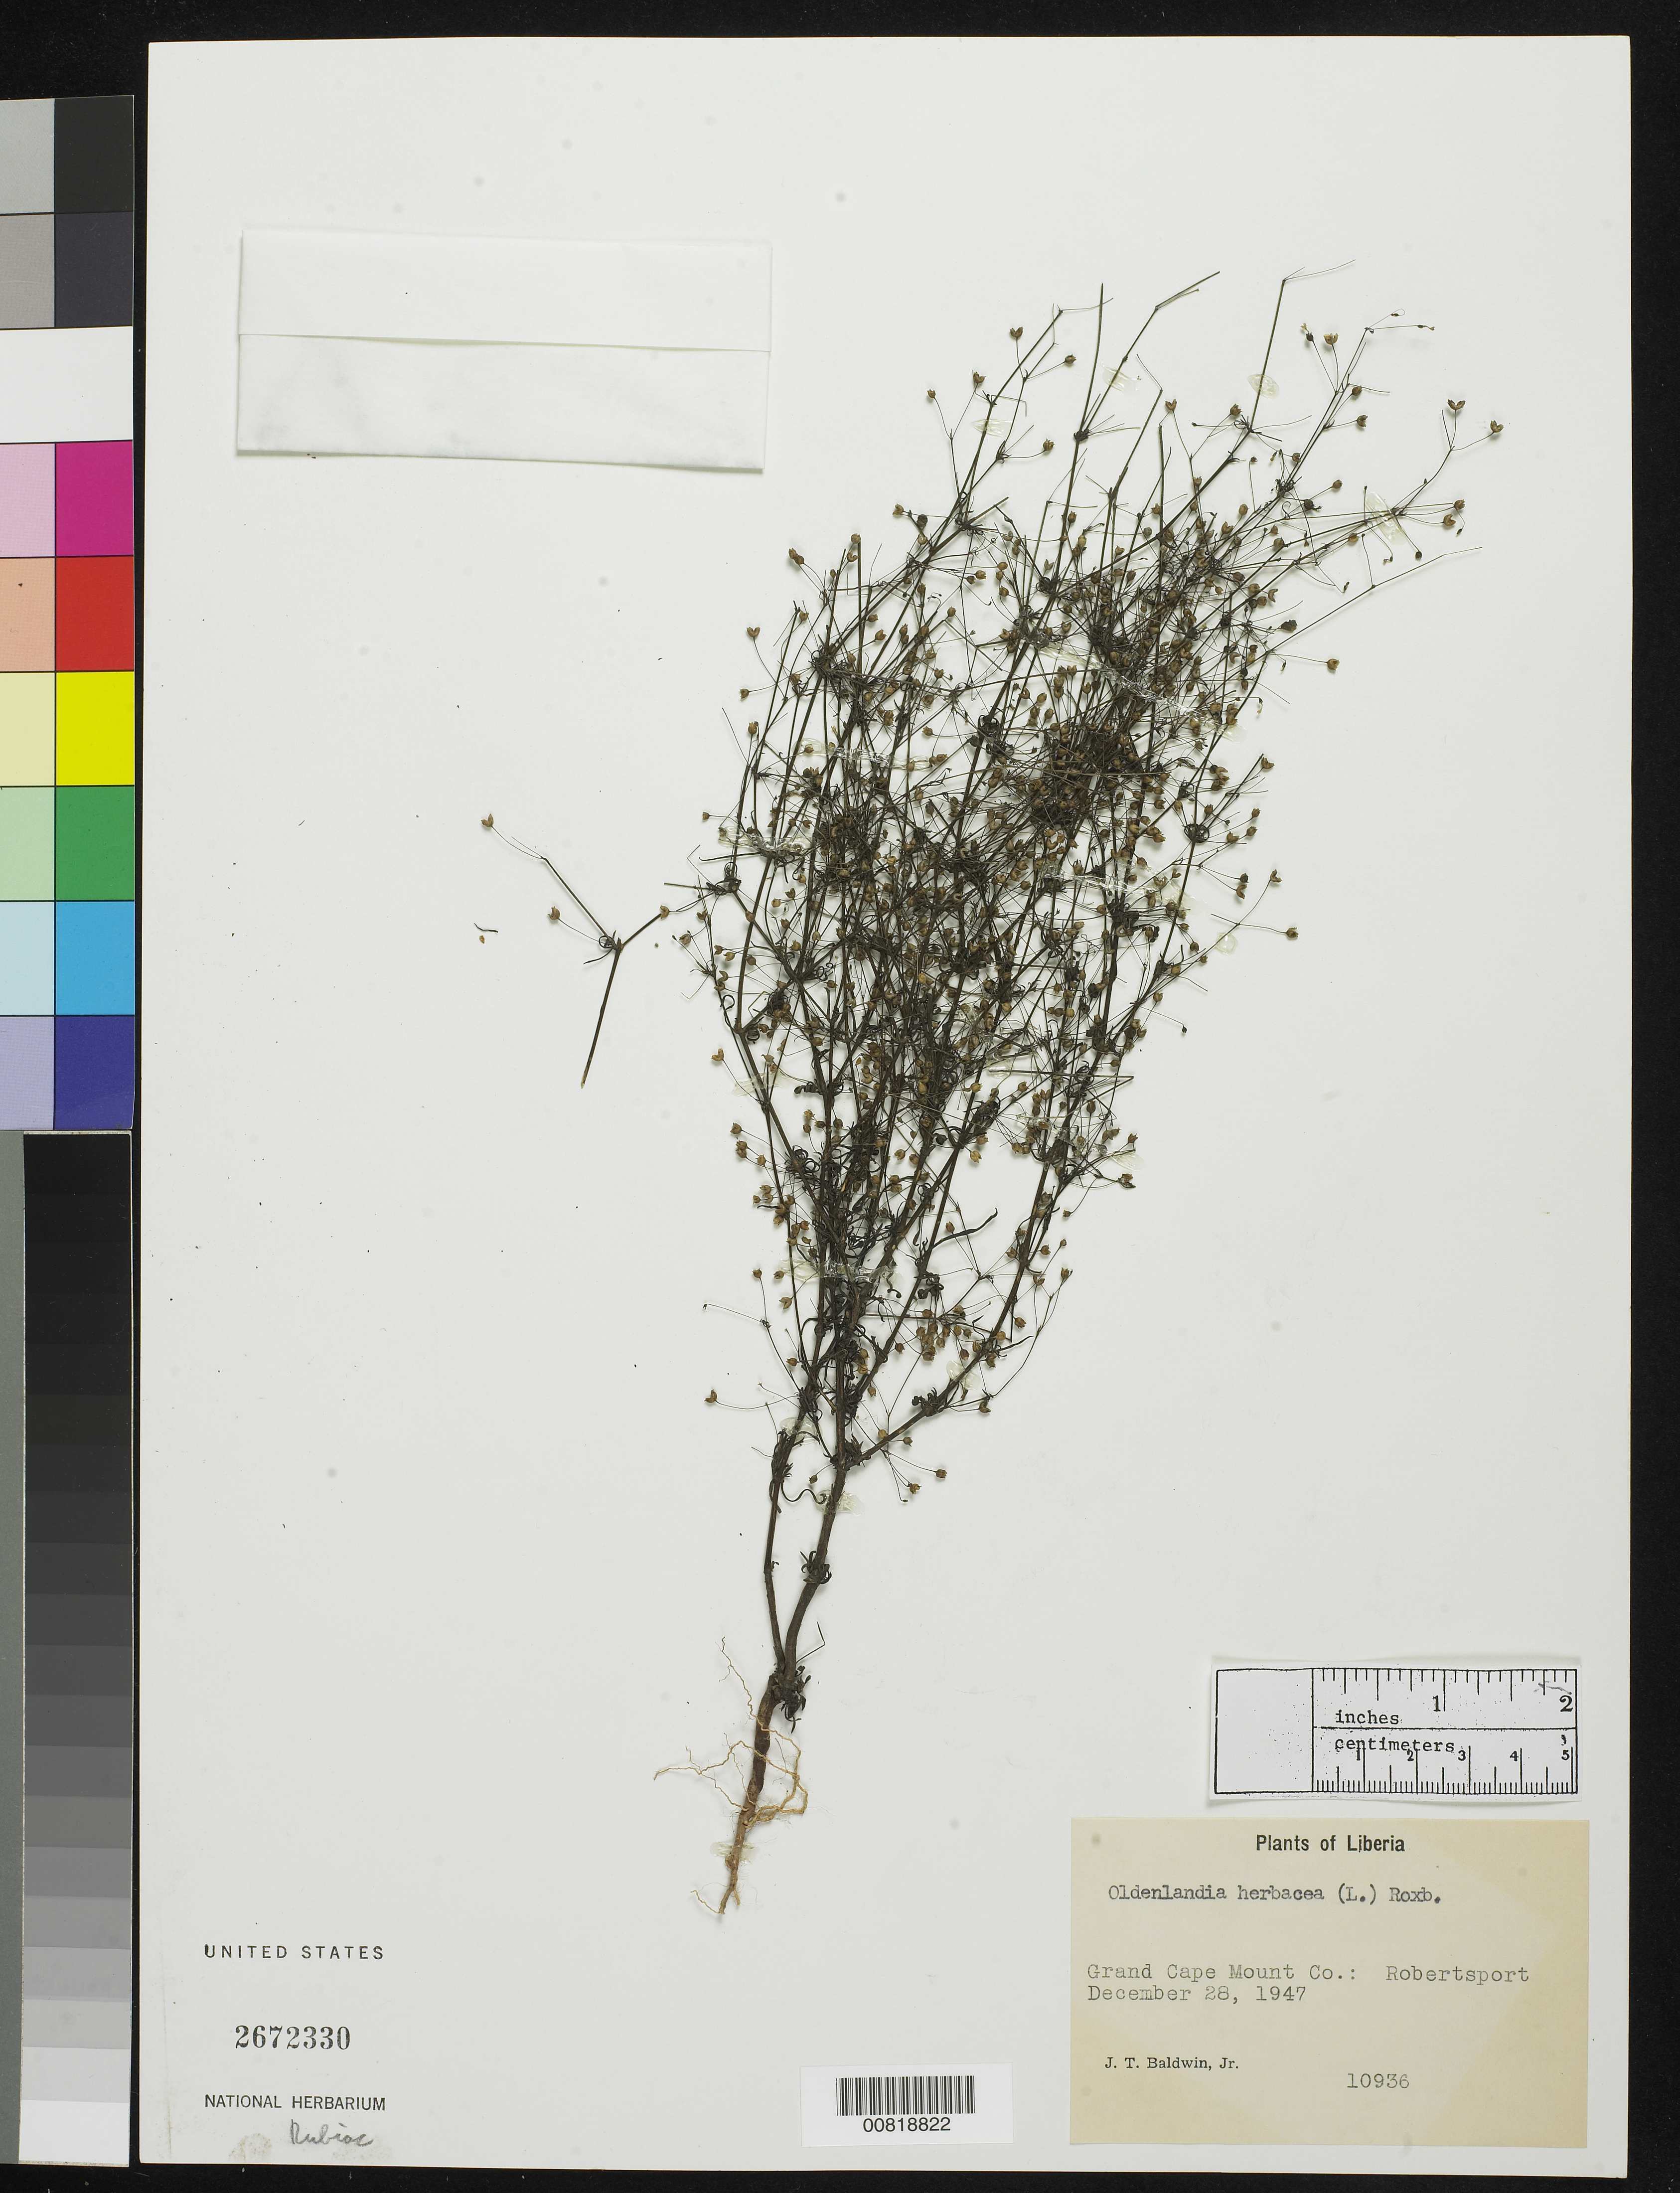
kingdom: Plantae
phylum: Tracheophyta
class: Magnoliopsida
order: Gentianales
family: Rubiaceae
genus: Oldenlandia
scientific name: Oldenlandia herbacea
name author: (L.) Roxb.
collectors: J. T. Baldwin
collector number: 10936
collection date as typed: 28 Dec 1947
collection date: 1947-12-28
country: Liberia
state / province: Grand Cape Mount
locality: Robertsport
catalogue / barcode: US 2672330